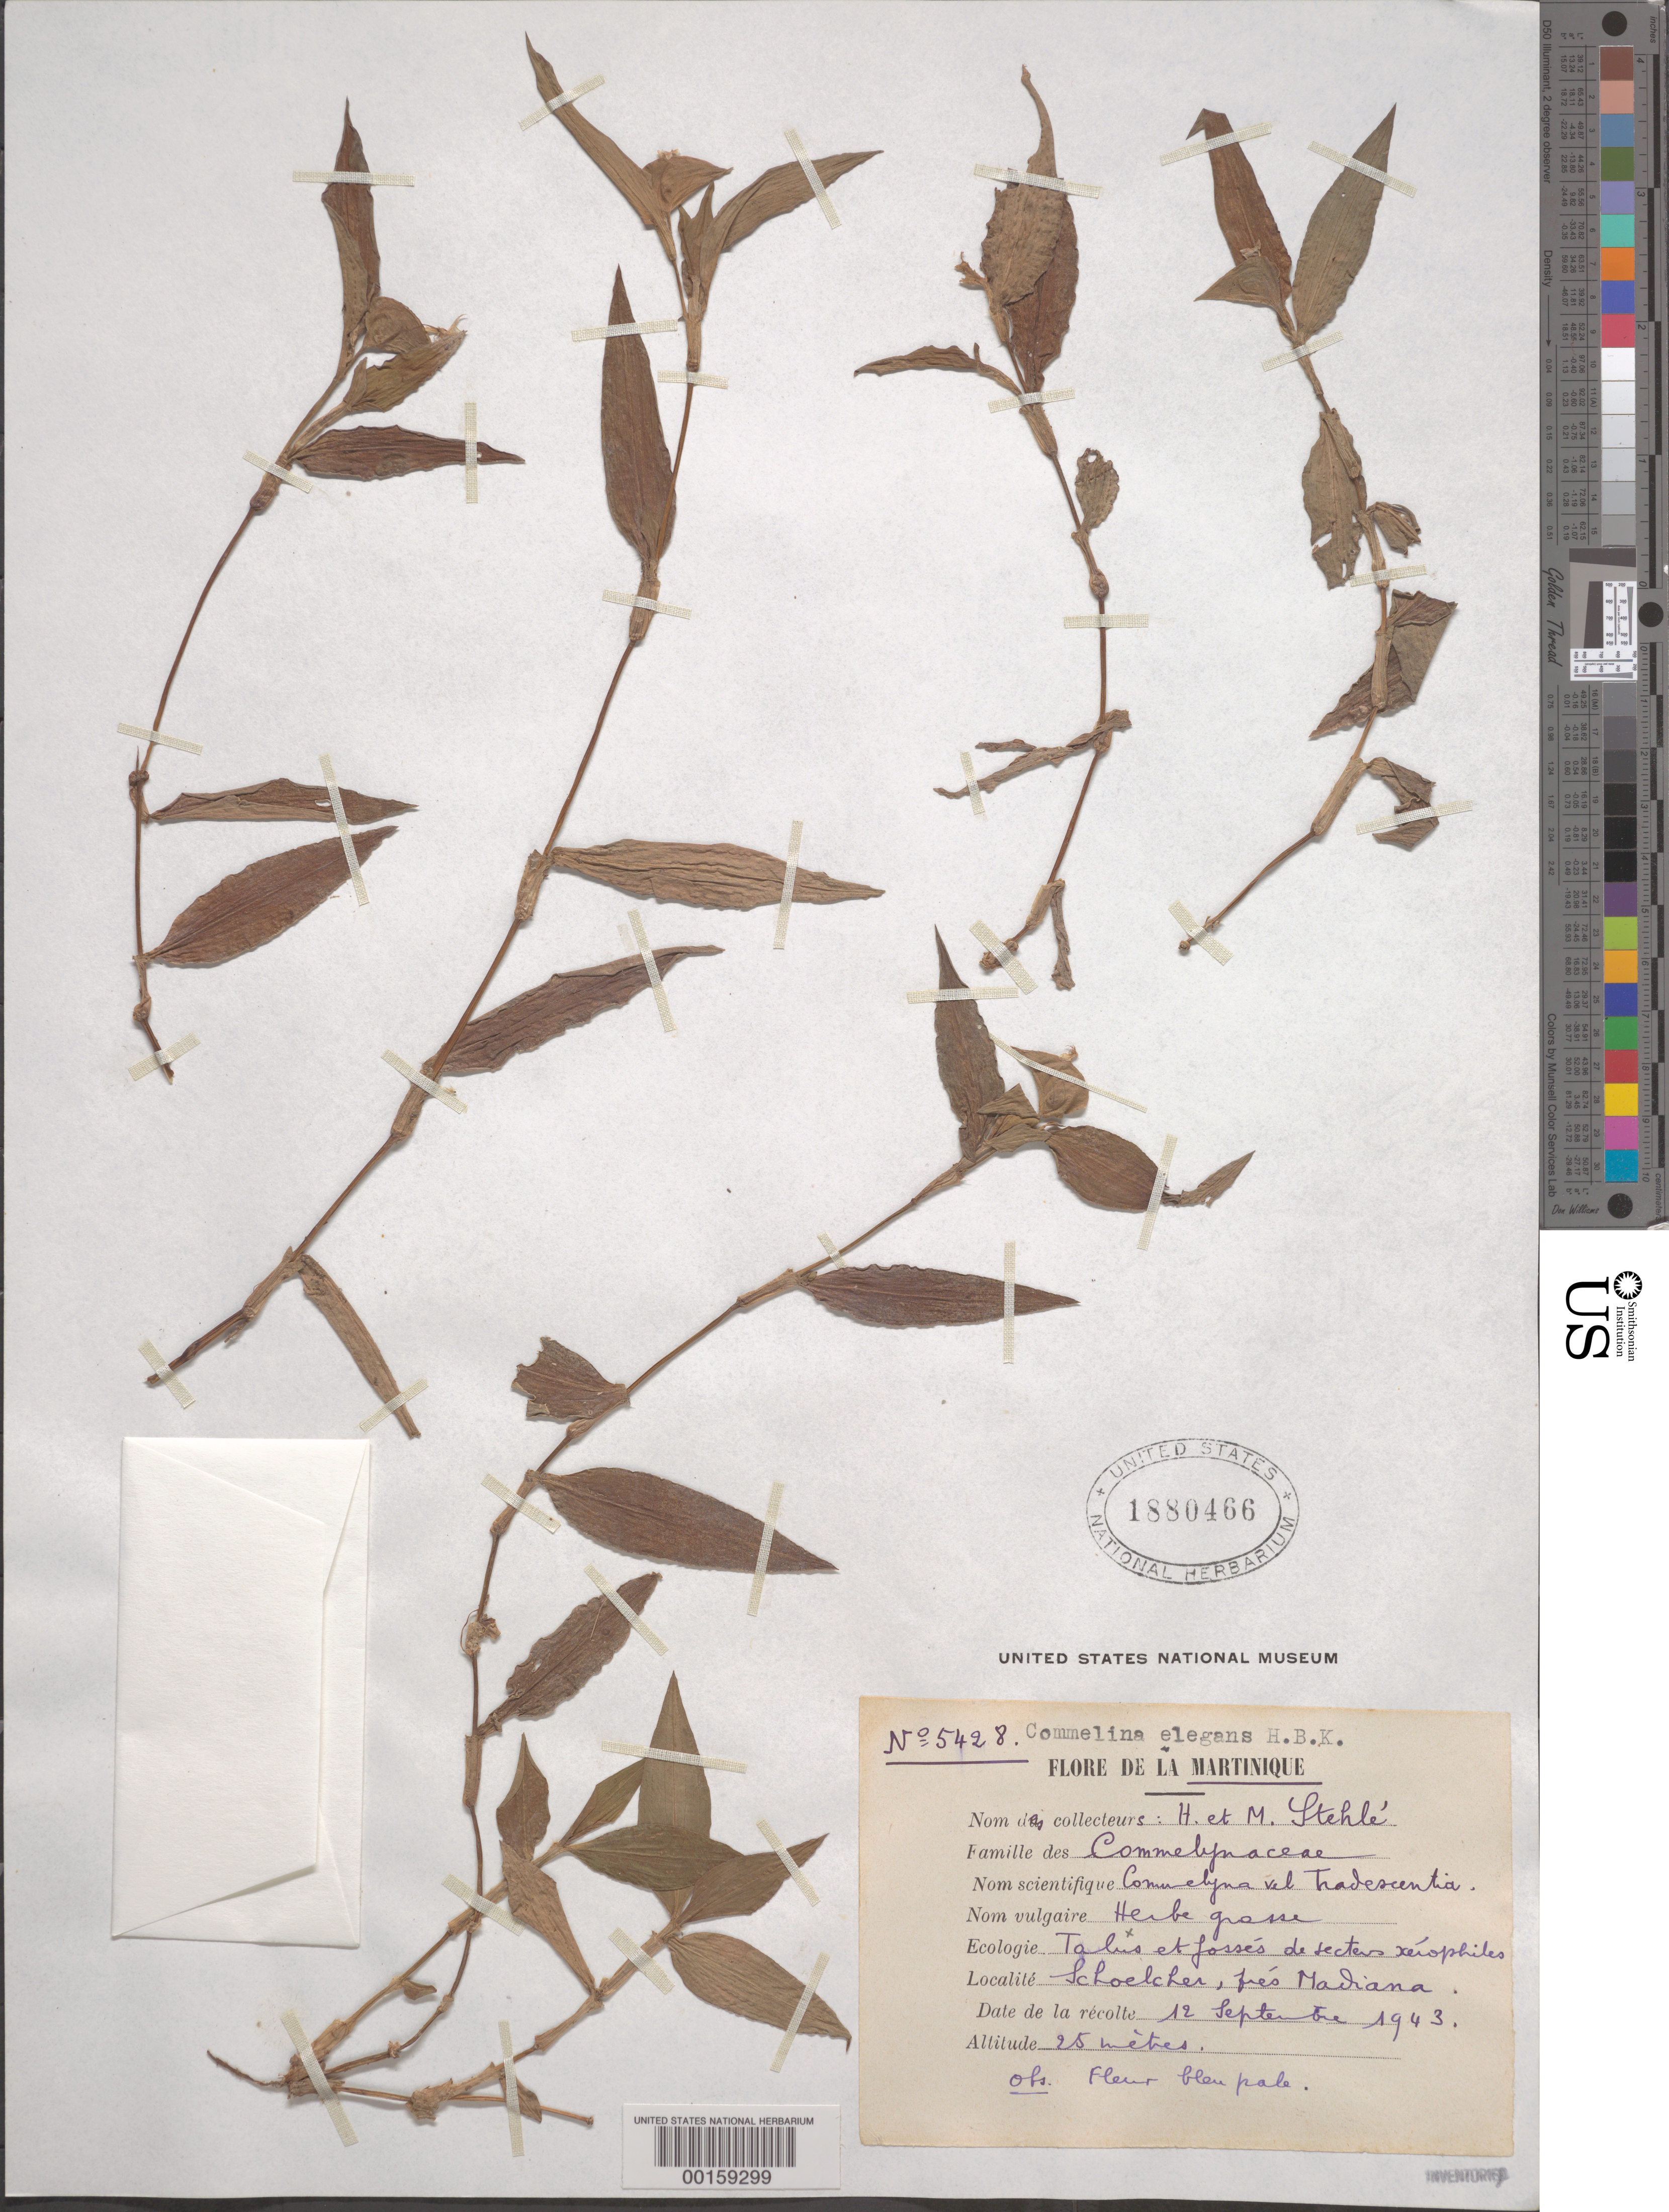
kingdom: Plantae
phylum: Tracheophyta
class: Liliopsida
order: Commelinales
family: Commelinaceae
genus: Commelina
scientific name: Commelina erecta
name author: L.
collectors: H. Stehlé & M. Stehlé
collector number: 5428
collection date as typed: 12 Sep 1943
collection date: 1943-09-12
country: Martinique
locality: Schoelcher, near madiana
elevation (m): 25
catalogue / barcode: US 1880466